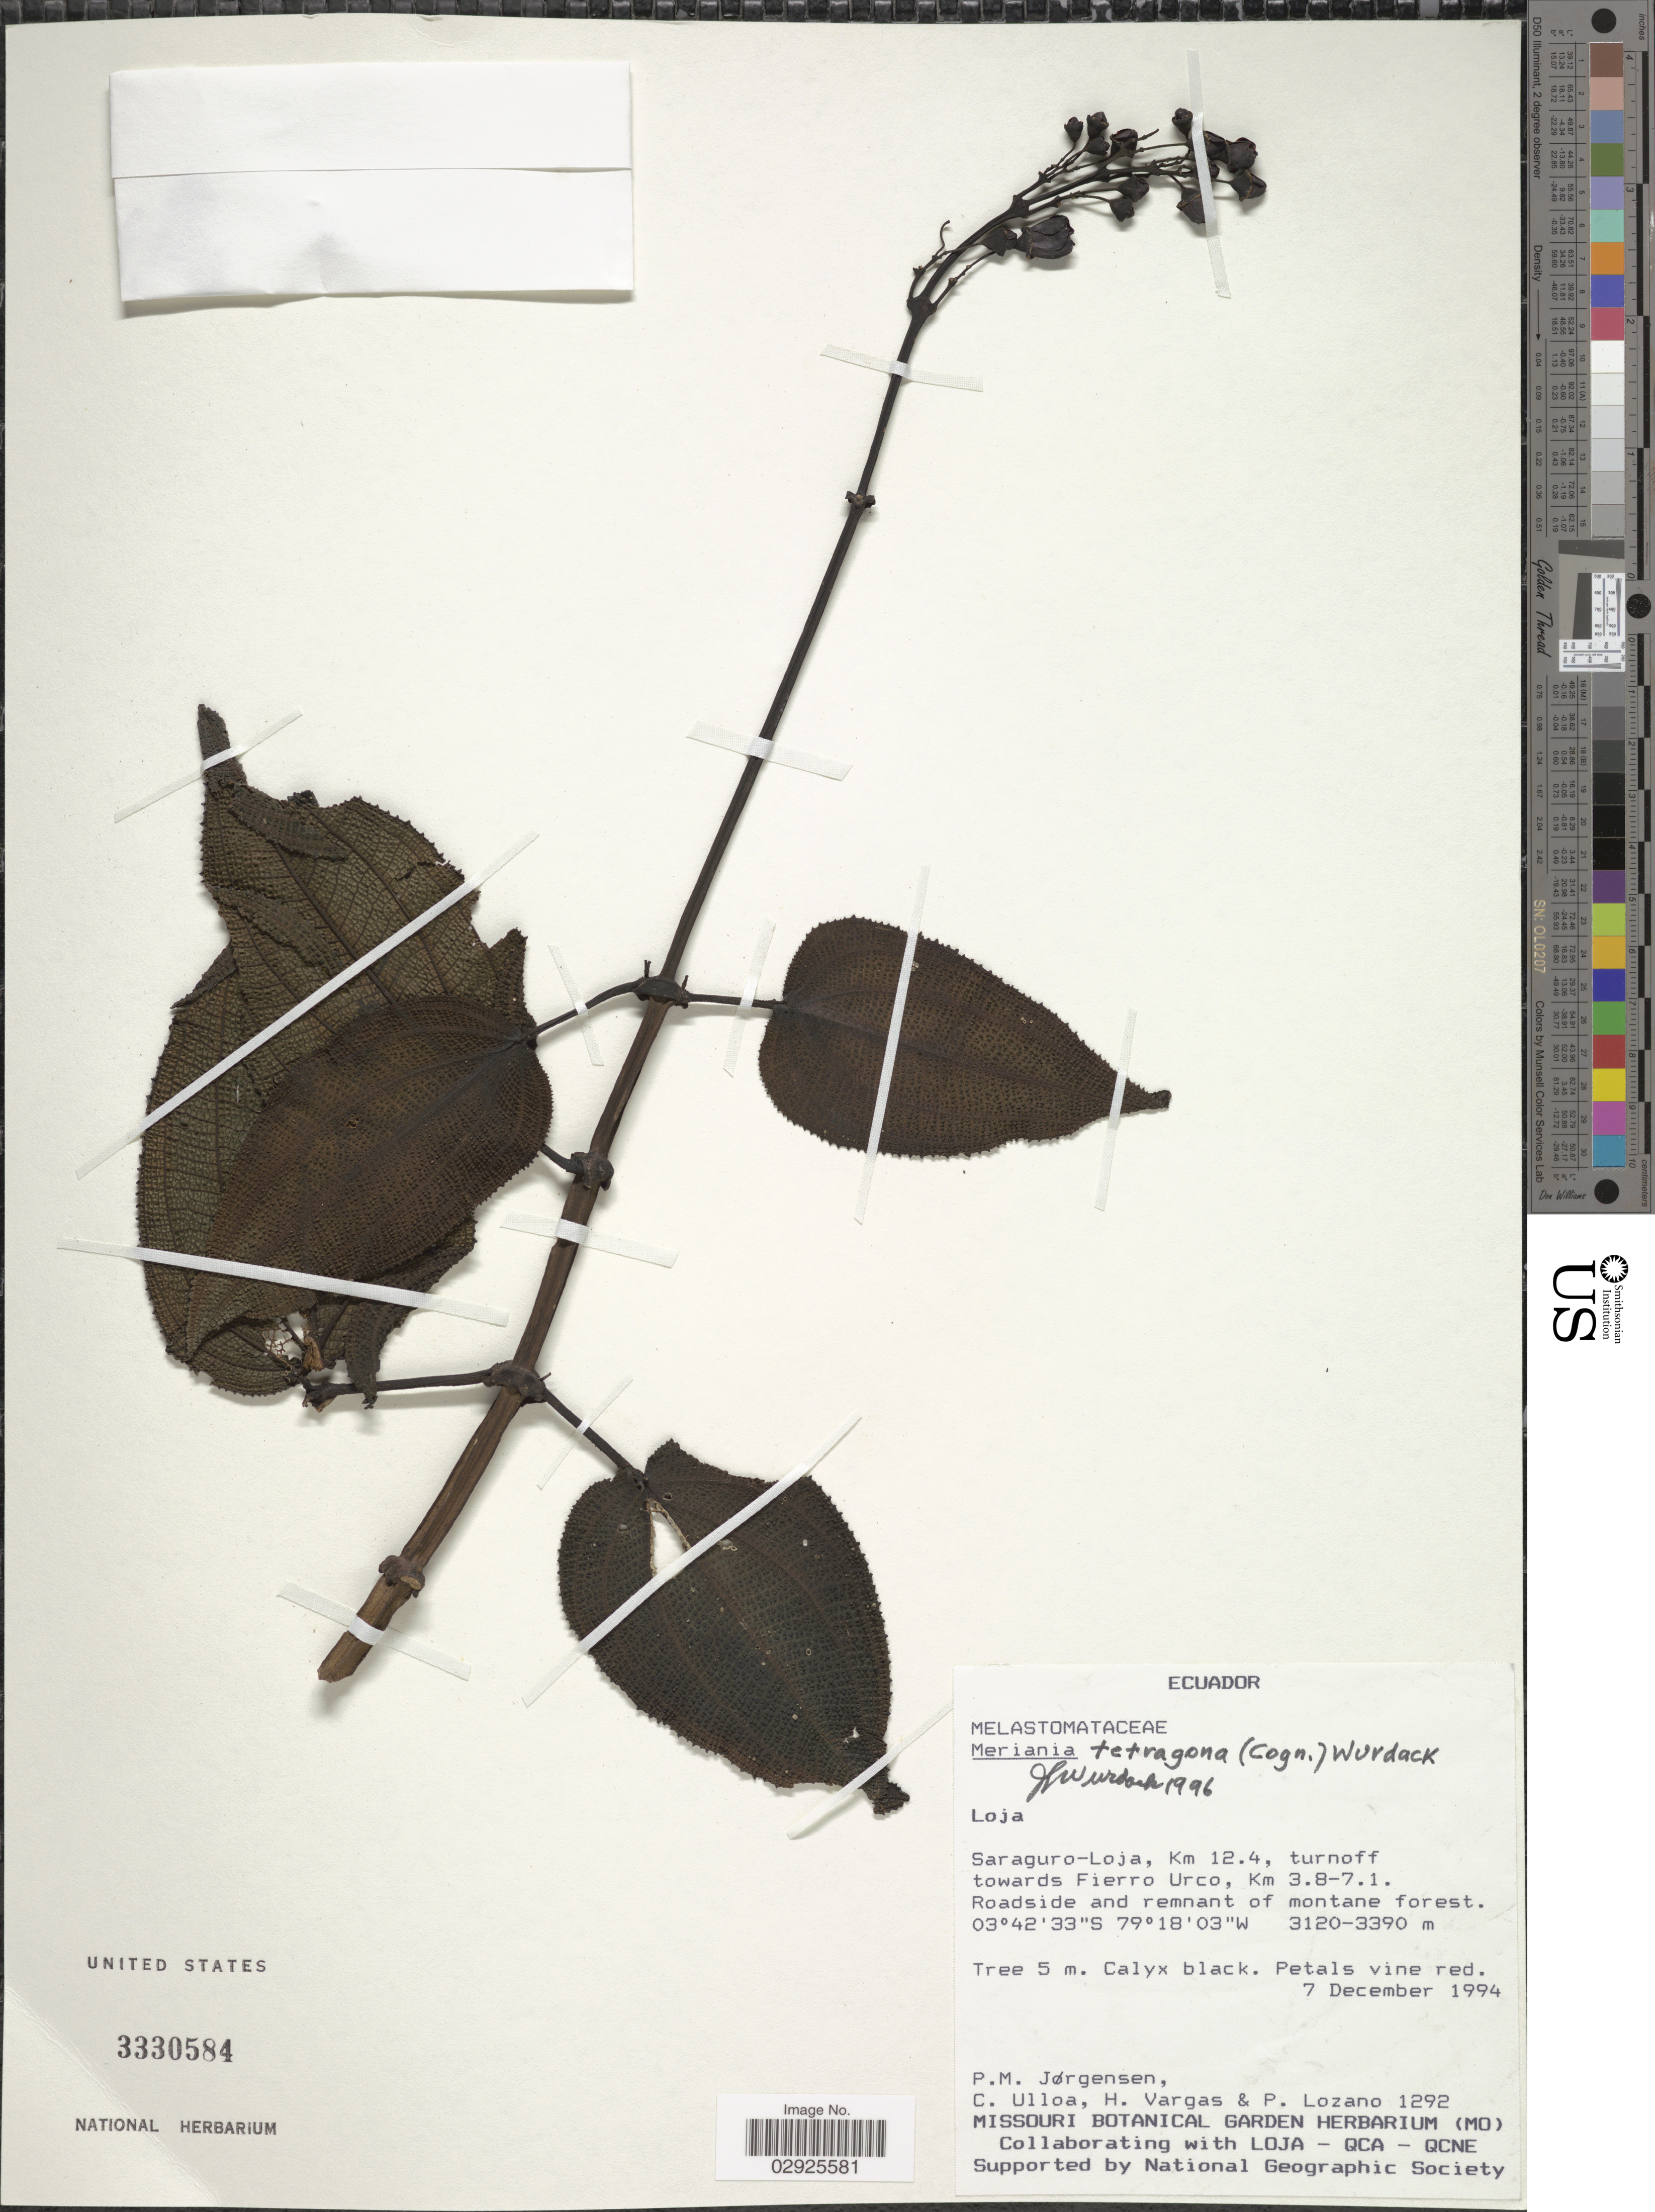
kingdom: Plantae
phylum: Tracheophyta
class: Magnoliopsida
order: Myrtales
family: Melastomataceae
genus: Meriania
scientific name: Meriania tetragona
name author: (Cogn.) Wurdack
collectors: P. Jørgensen, C. Ulloa, H. Vargas & P. Lozano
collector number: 1292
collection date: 1994-12-07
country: Ecuador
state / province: Loja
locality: Saraguro-Loja, Km 12.4, turnoff towards Fierro Urco, Km 3.8-7.1.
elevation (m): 3120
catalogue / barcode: US 3330584